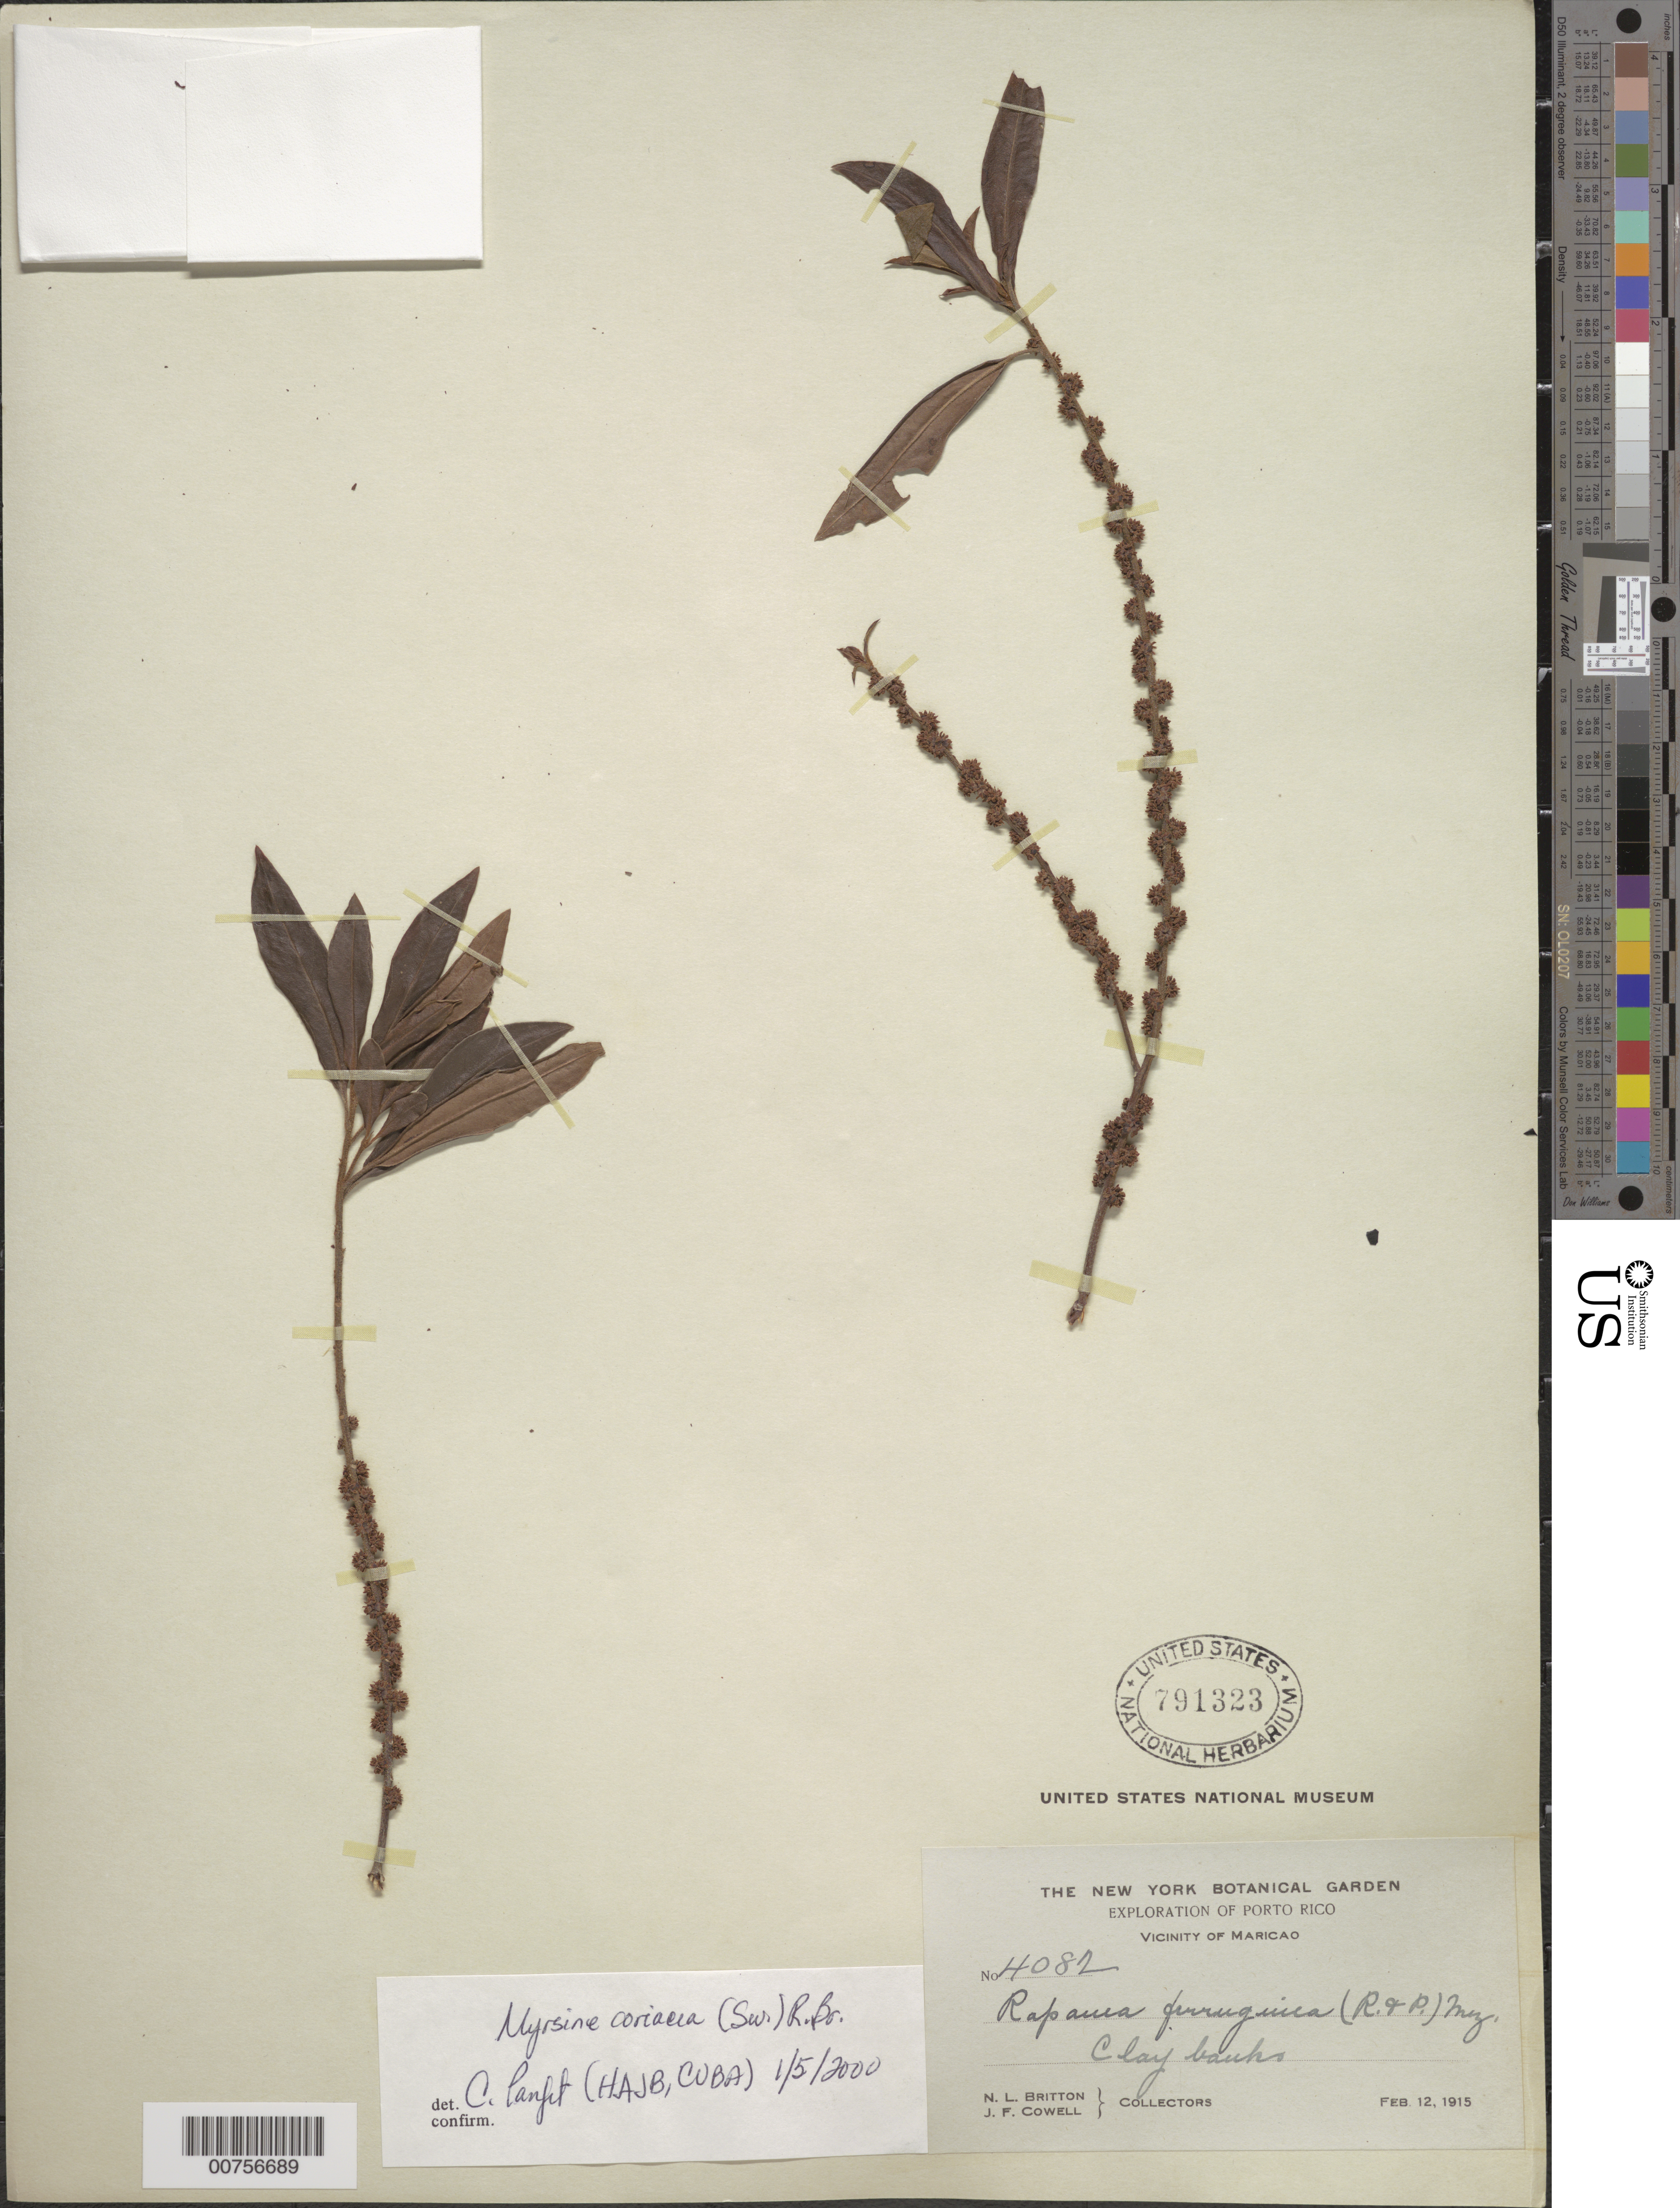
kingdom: Plantae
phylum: Tracheophyta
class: Magnoliopsida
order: Ericales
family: Primulaceae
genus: Myrsine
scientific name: Myrsine coriacea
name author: (Sw.) R. Br. ex Roem. & Schult.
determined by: Panfet, C.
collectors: N. Britton & J. F. Cowell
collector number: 4082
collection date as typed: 12 Feb 1915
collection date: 1915-02-12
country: Puerto Rico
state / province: Maricao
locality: Vicinity of Maricao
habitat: Clay banks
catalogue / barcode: US 791323